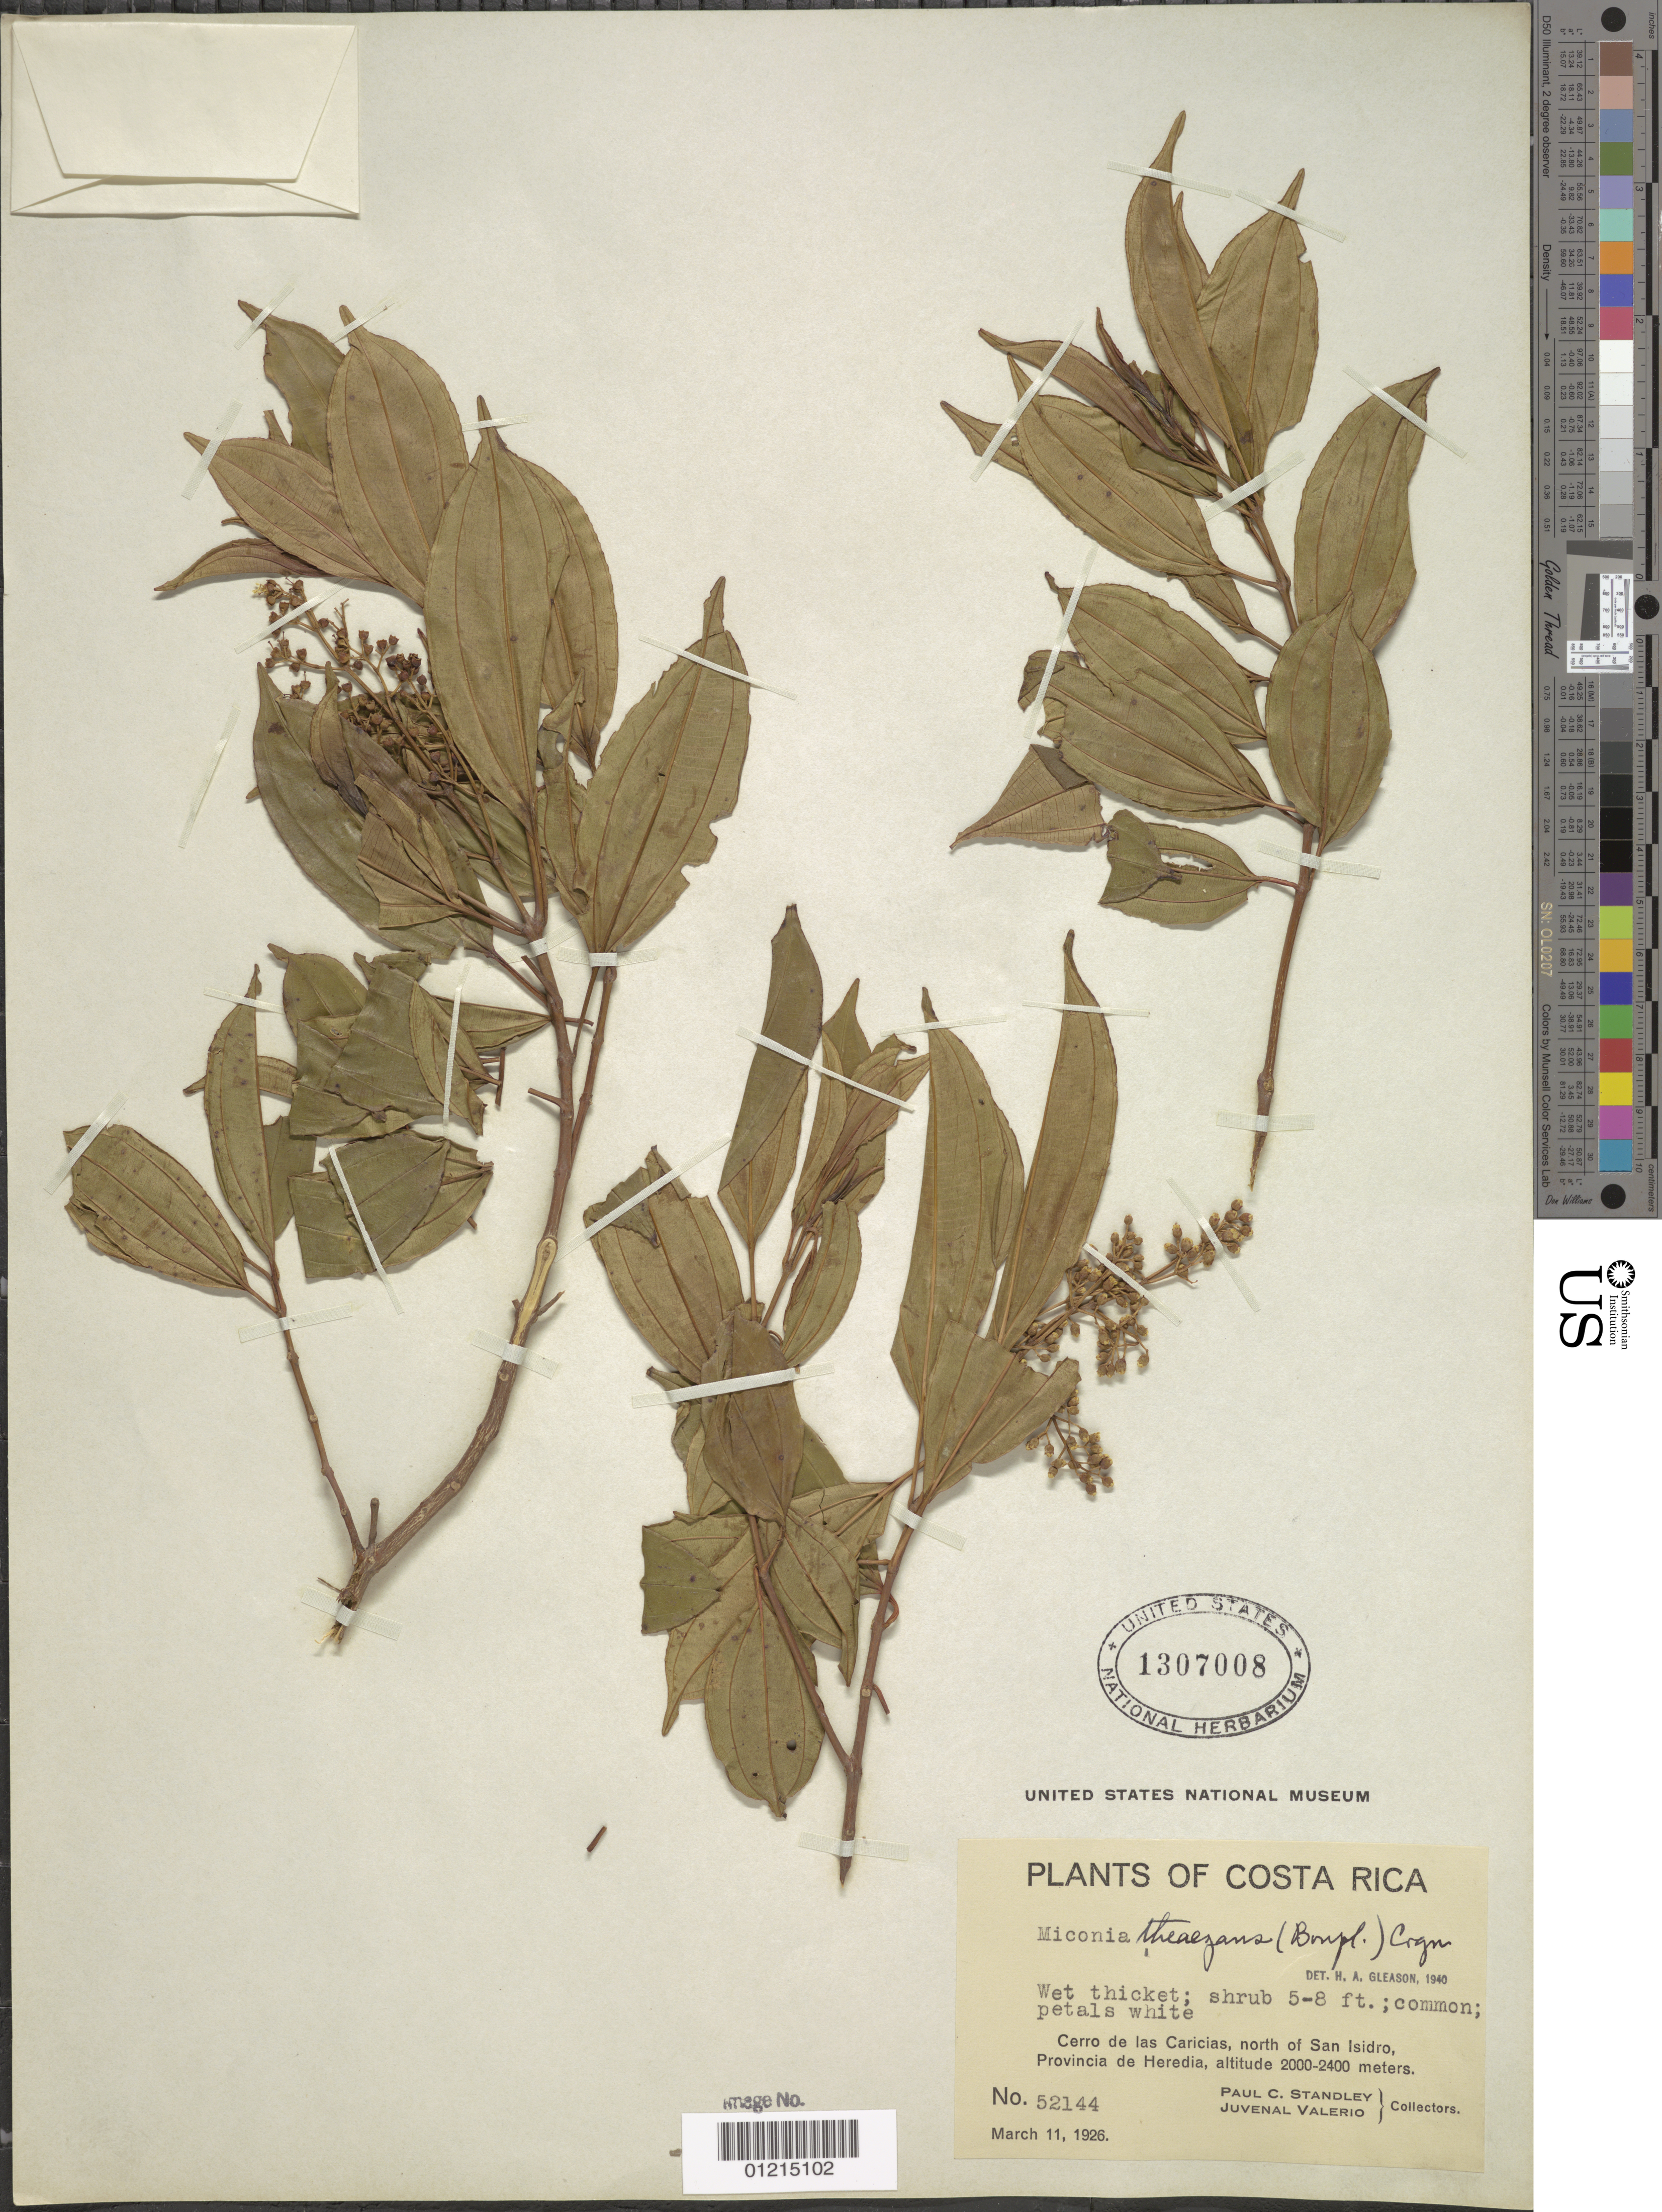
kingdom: Plantae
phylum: Tracheophyta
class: Magnoliopsida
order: Myrtales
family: Melastomataceae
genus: Miconia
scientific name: Miconia theizans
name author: (Bonpl.) Cogn.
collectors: P. C. Standley & J. Valerio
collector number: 52144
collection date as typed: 11 Mar 1926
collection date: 1926-03-11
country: Costa Rica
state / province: Heredia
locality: Cerro de las Caricias, N of San Isidro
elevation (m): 2000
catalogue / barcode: US 1307008